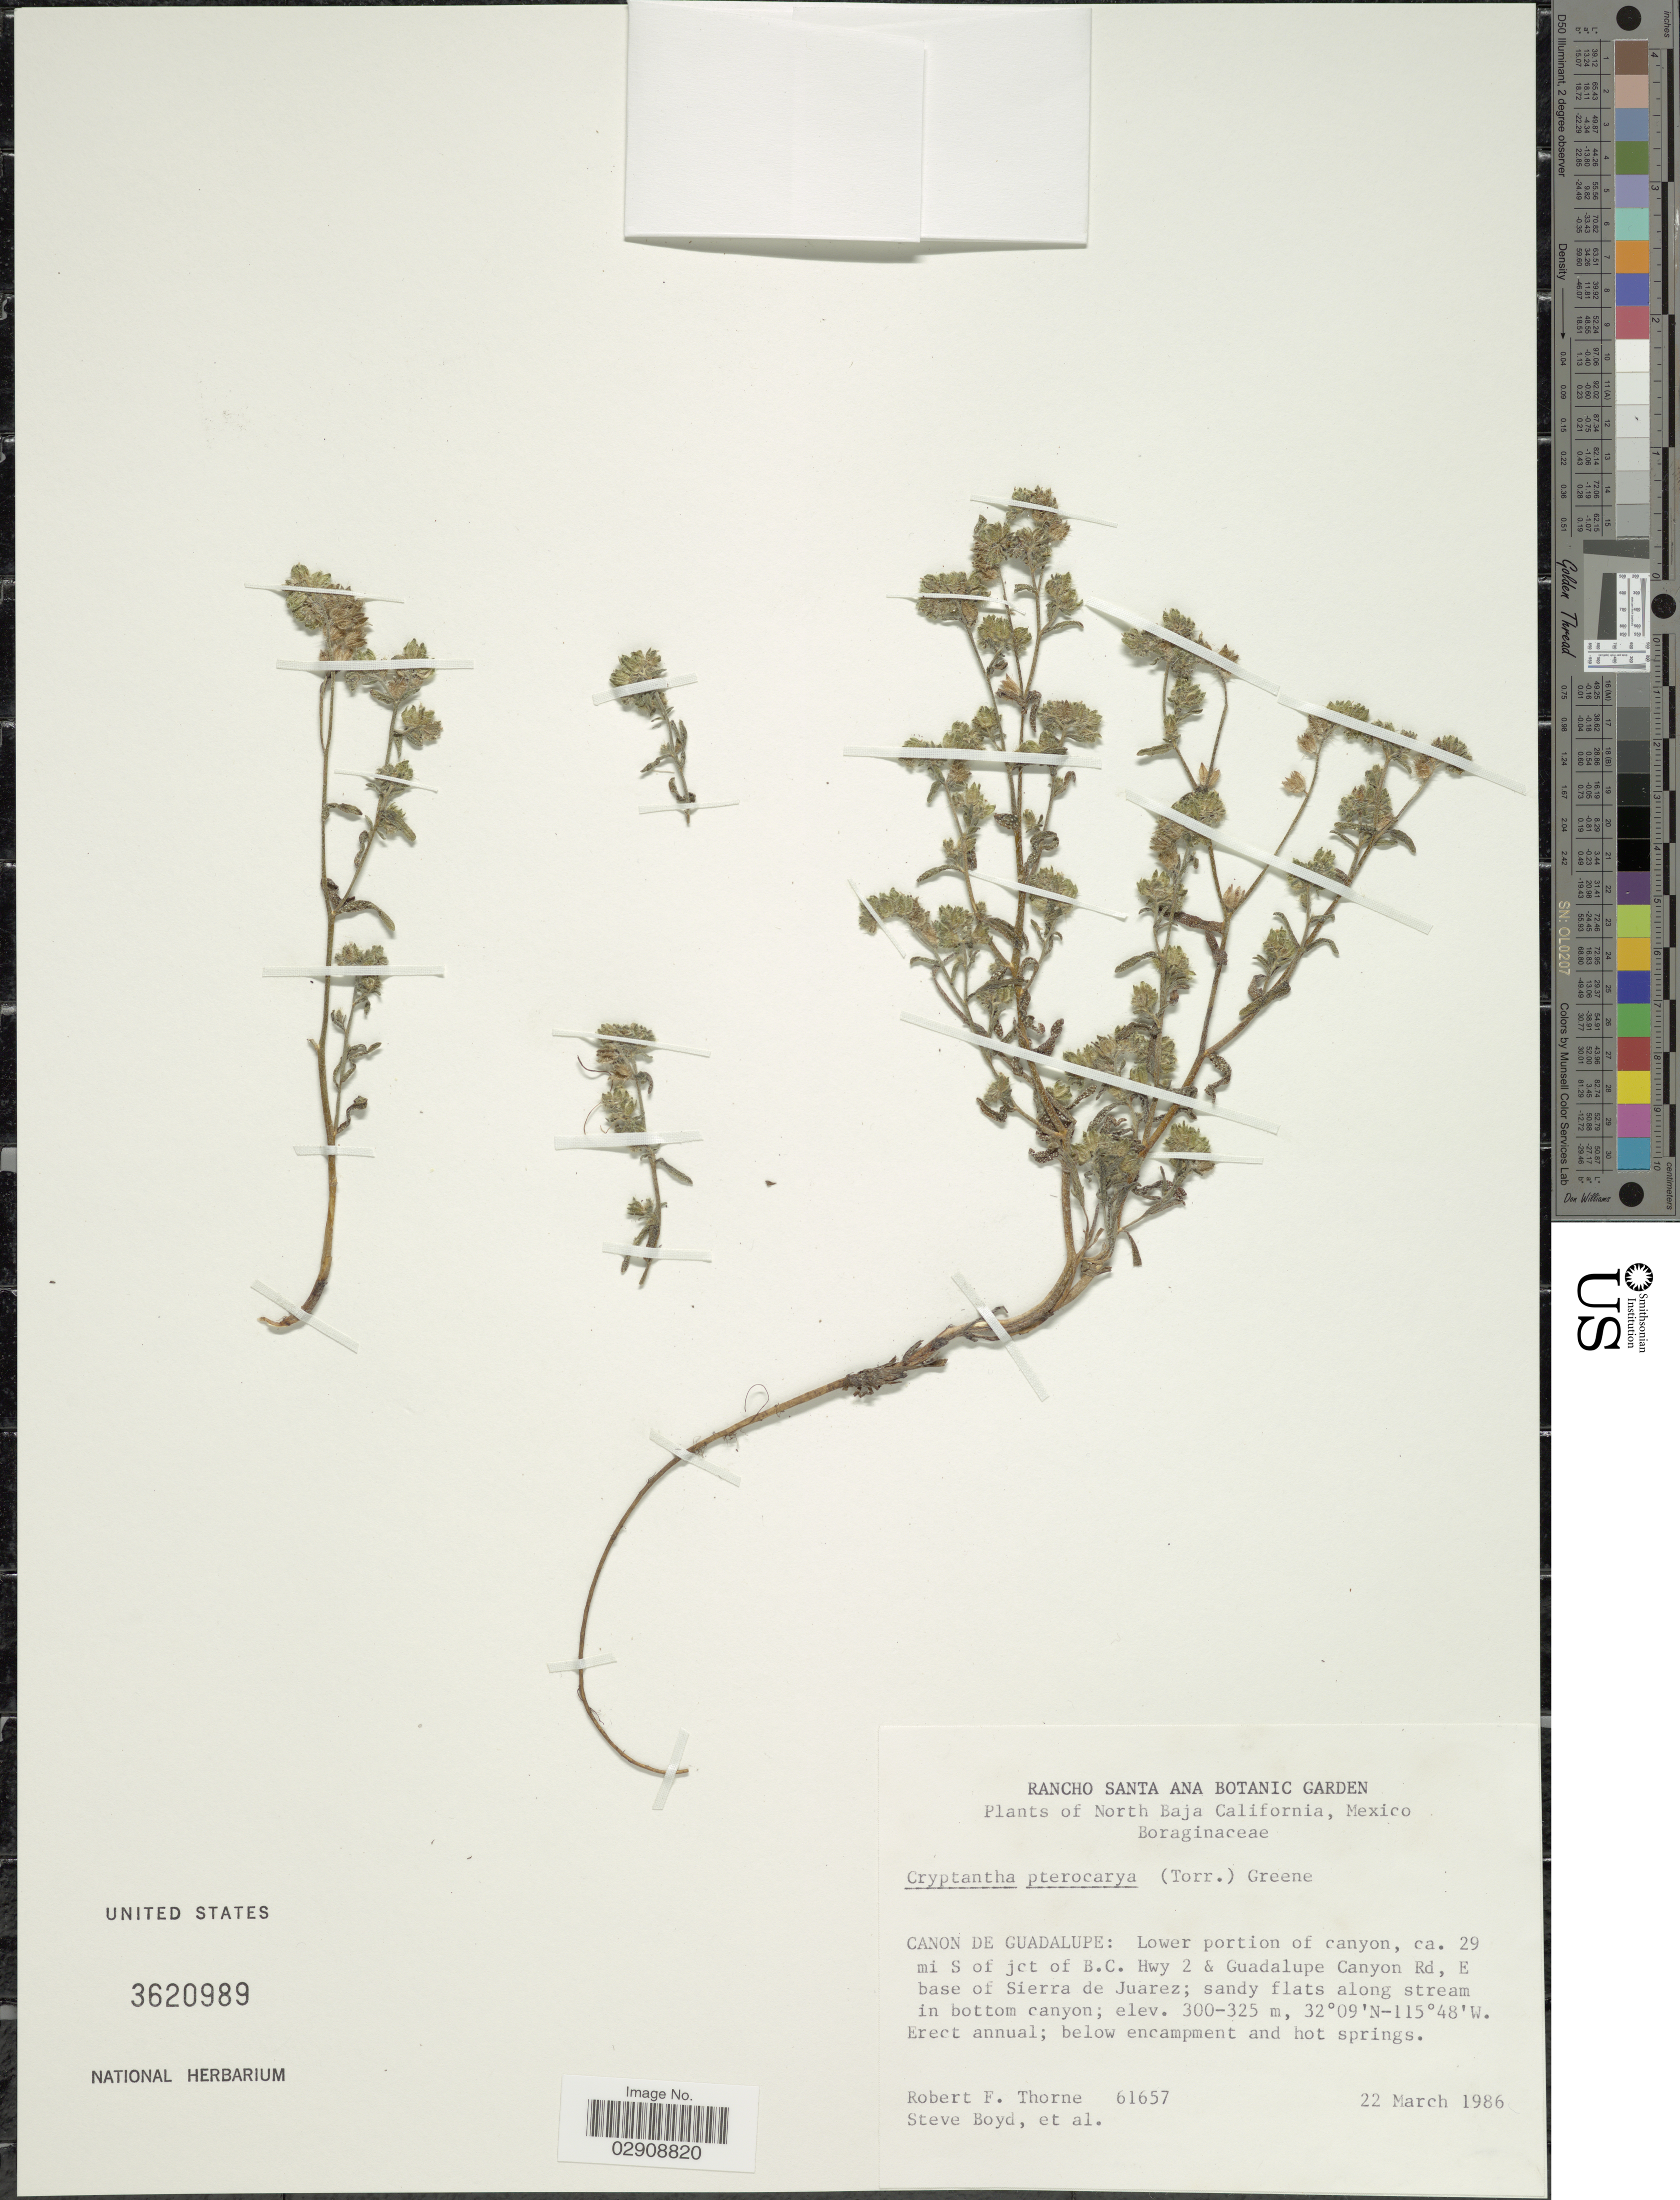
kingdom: Plantae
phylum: Tracheophyta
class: Magnoliopsida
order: Boraginales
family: Boraginaceae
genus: Cryptantha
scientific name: Cryptantha pterocarya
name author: (Torr.) Greene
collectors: R. F. Thorne, S. Boyd & et al.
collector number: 61657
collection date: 1986-03-22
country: Mexico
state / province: Baja California Norte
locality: North Baja California. Canon de Guadalupe: Lower portion of canyon, ca. 29 mi S of jct of B.C. Hwy 2 & Guadalupe Canyon Rd, E base of Sierra de Juarez.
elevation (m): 300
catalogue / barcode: US 3620989